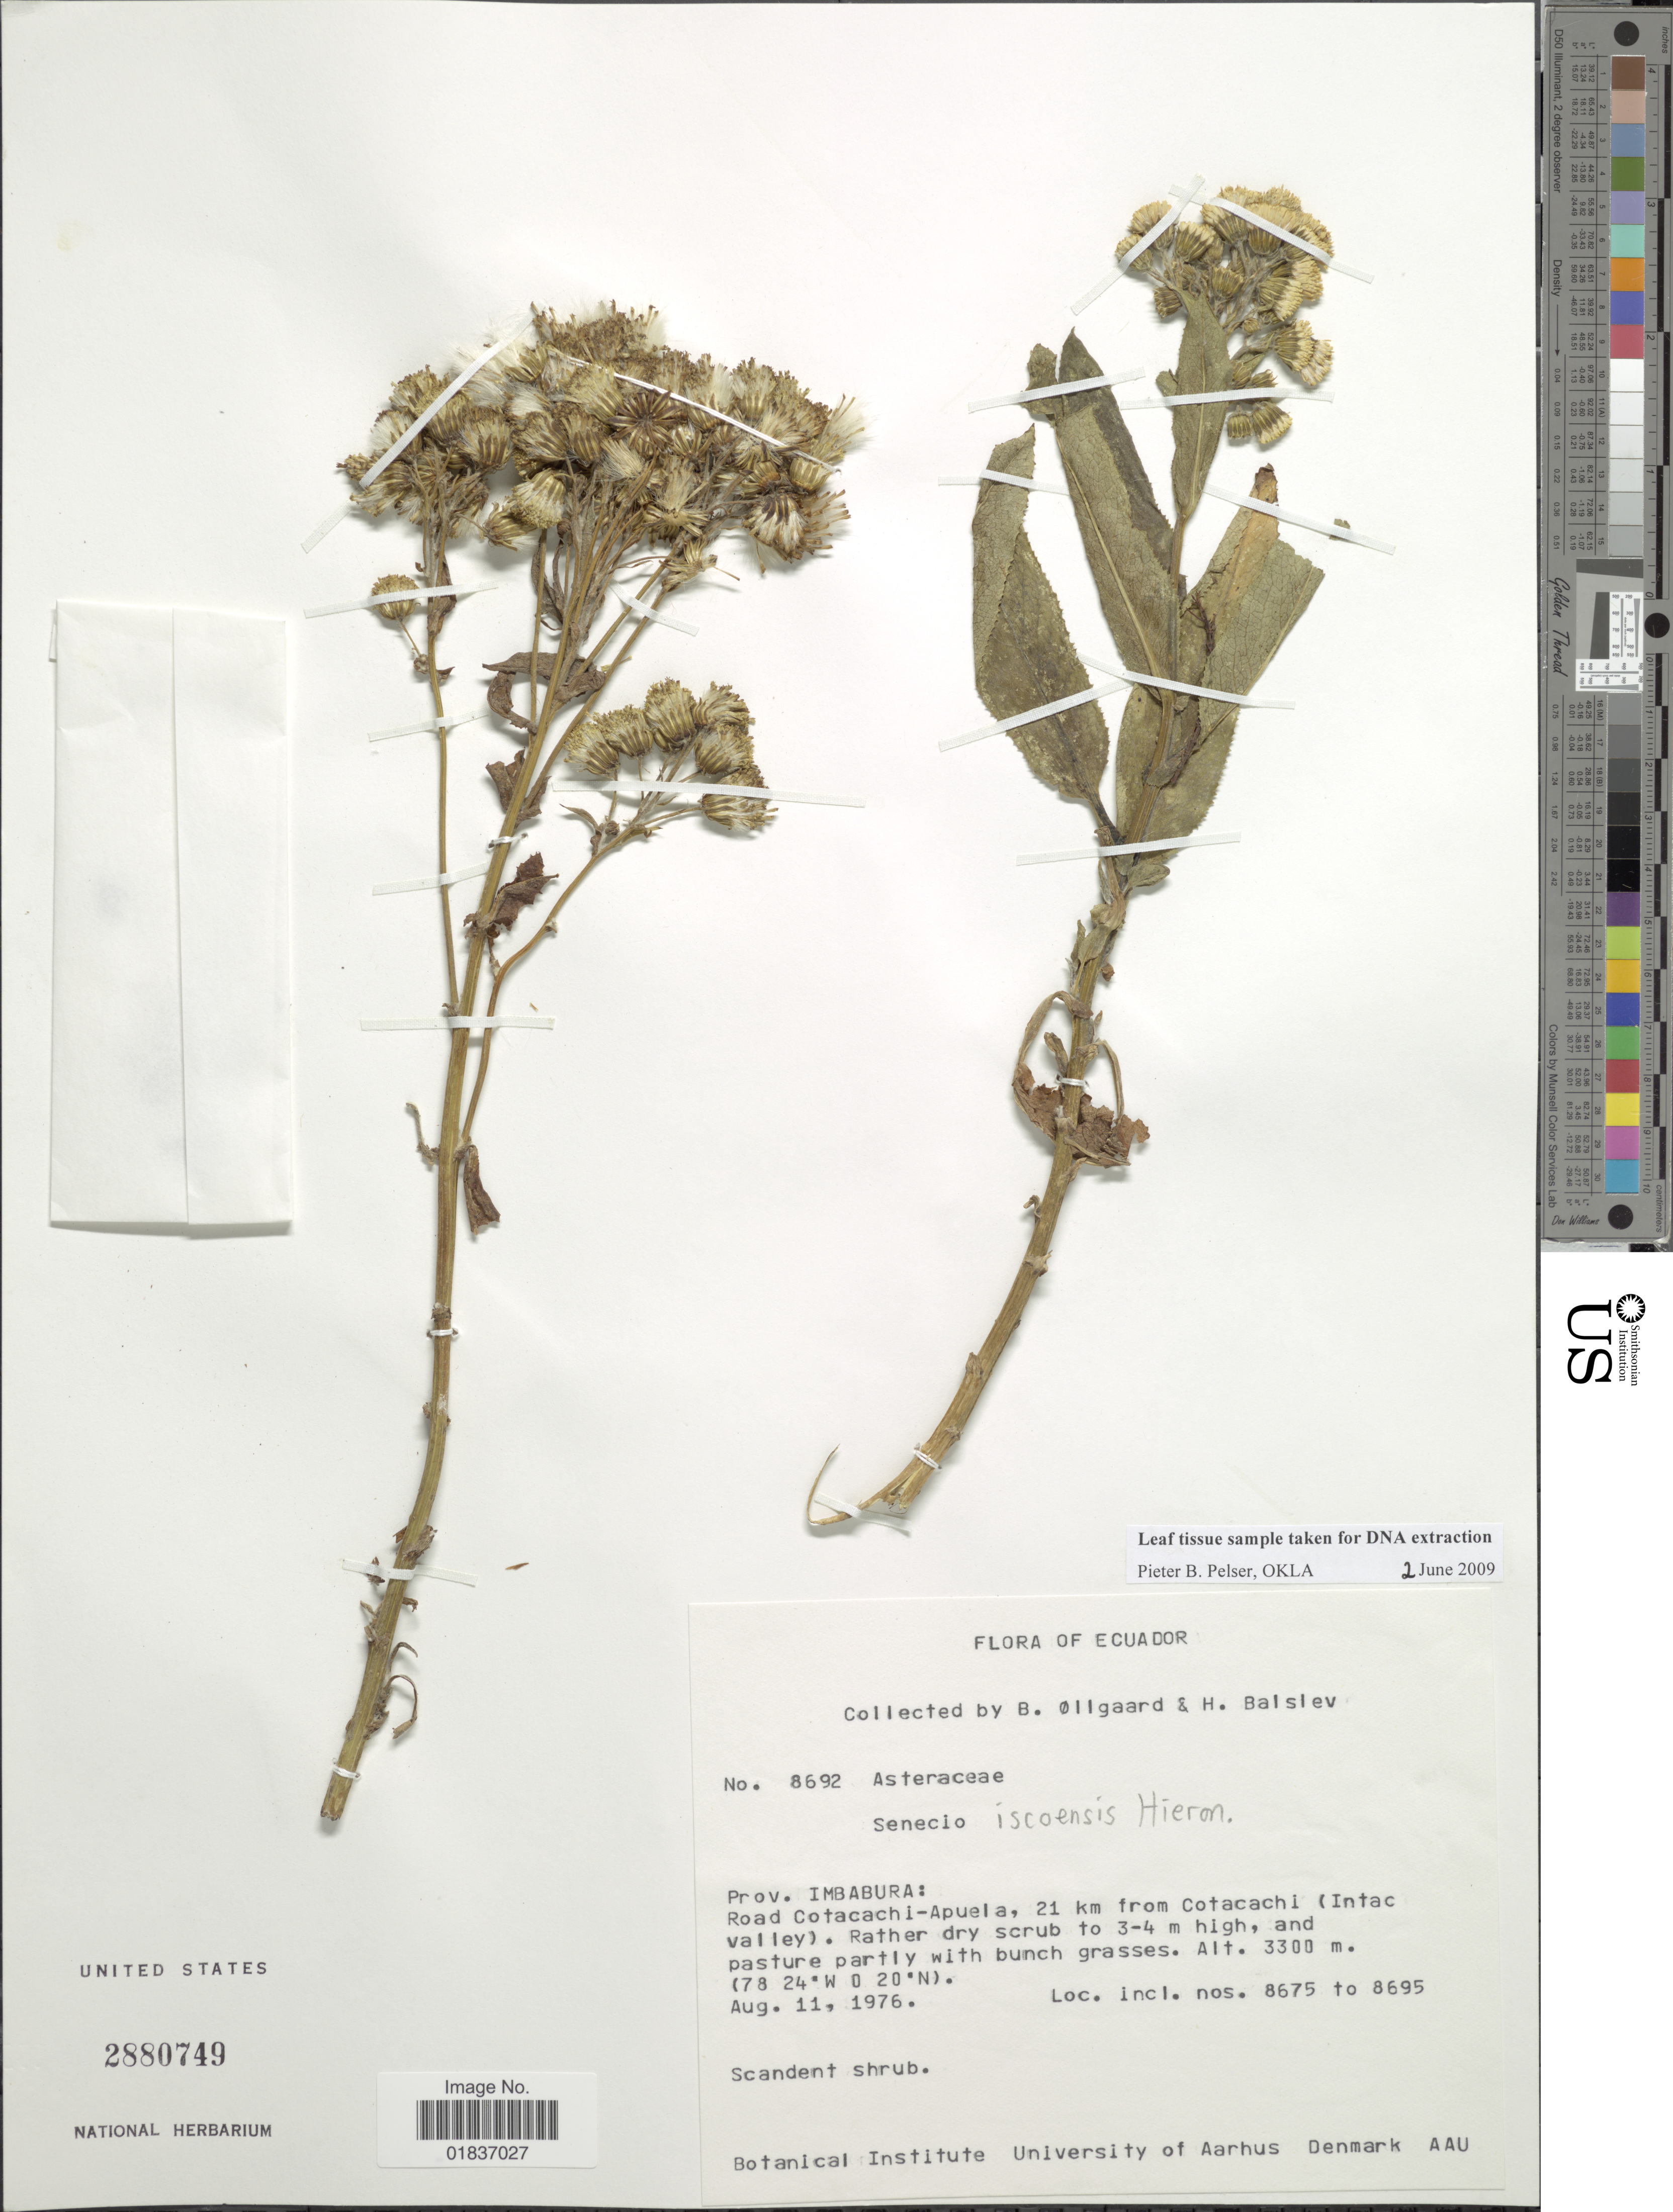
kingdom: Plantae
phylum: Tracheophyta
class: Magnoliopsida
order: Asterales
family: Asteraceae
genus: Senecio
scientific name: Senecio senecioides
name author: (Kunth) Kuntze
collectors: B. Øllgaard & H. Balslev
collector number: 8692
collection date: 1976-08-11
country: Ecuador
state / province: Imbabura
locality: Prov. Imbabura: Road Cotacachi-Apuela, 21 km from Cotacachi (Intac valley).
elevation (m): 3300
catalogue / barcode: US 2880749